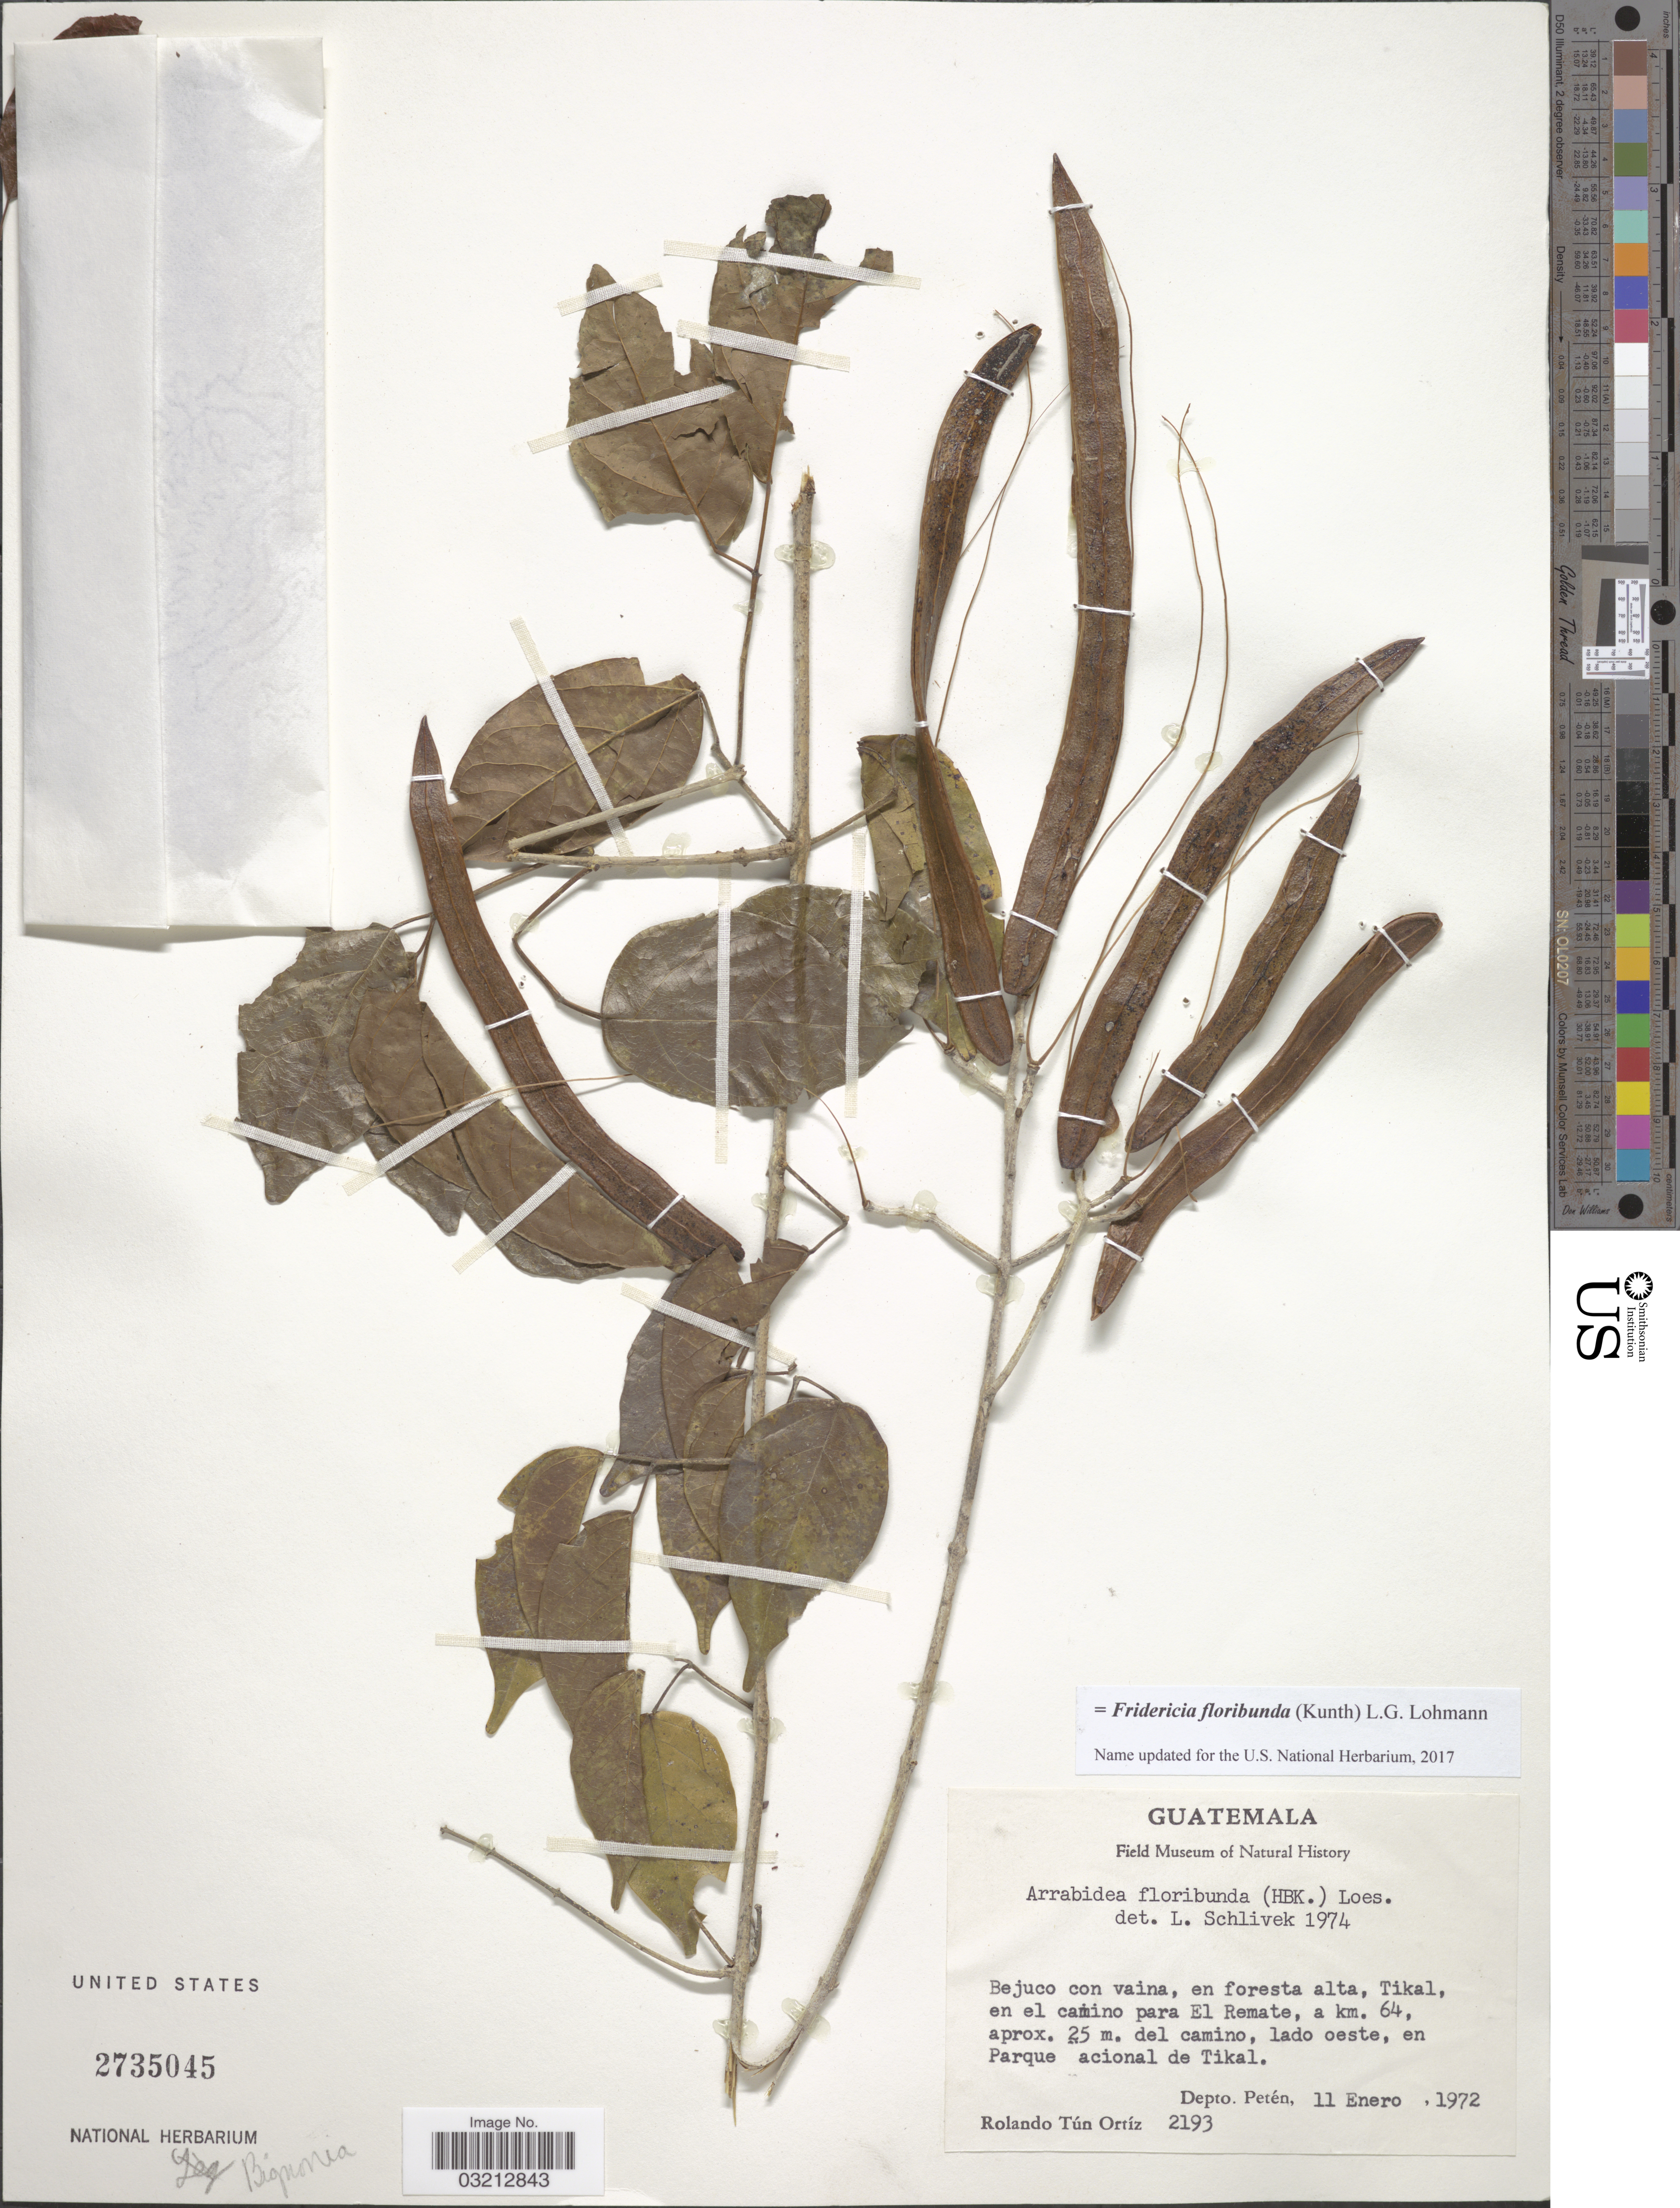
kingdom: Plantae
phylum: Tracheophyta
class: Magnoliopsida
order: Lamiales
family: Bignoniaceae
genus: Fridericia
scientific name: Fridericia floribunda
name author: (Kunth) L.G. Lohmann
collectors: R. Ortiz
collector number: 2193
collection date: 1972-01-11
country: Guatemala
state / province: El Petén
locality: Tikal, en el camino para El Remate, a km. 64, aprox. 25 m. del camino, lado oeste, en Parque acional de Tikal. Depto. Petén.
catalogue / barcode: US 2735045